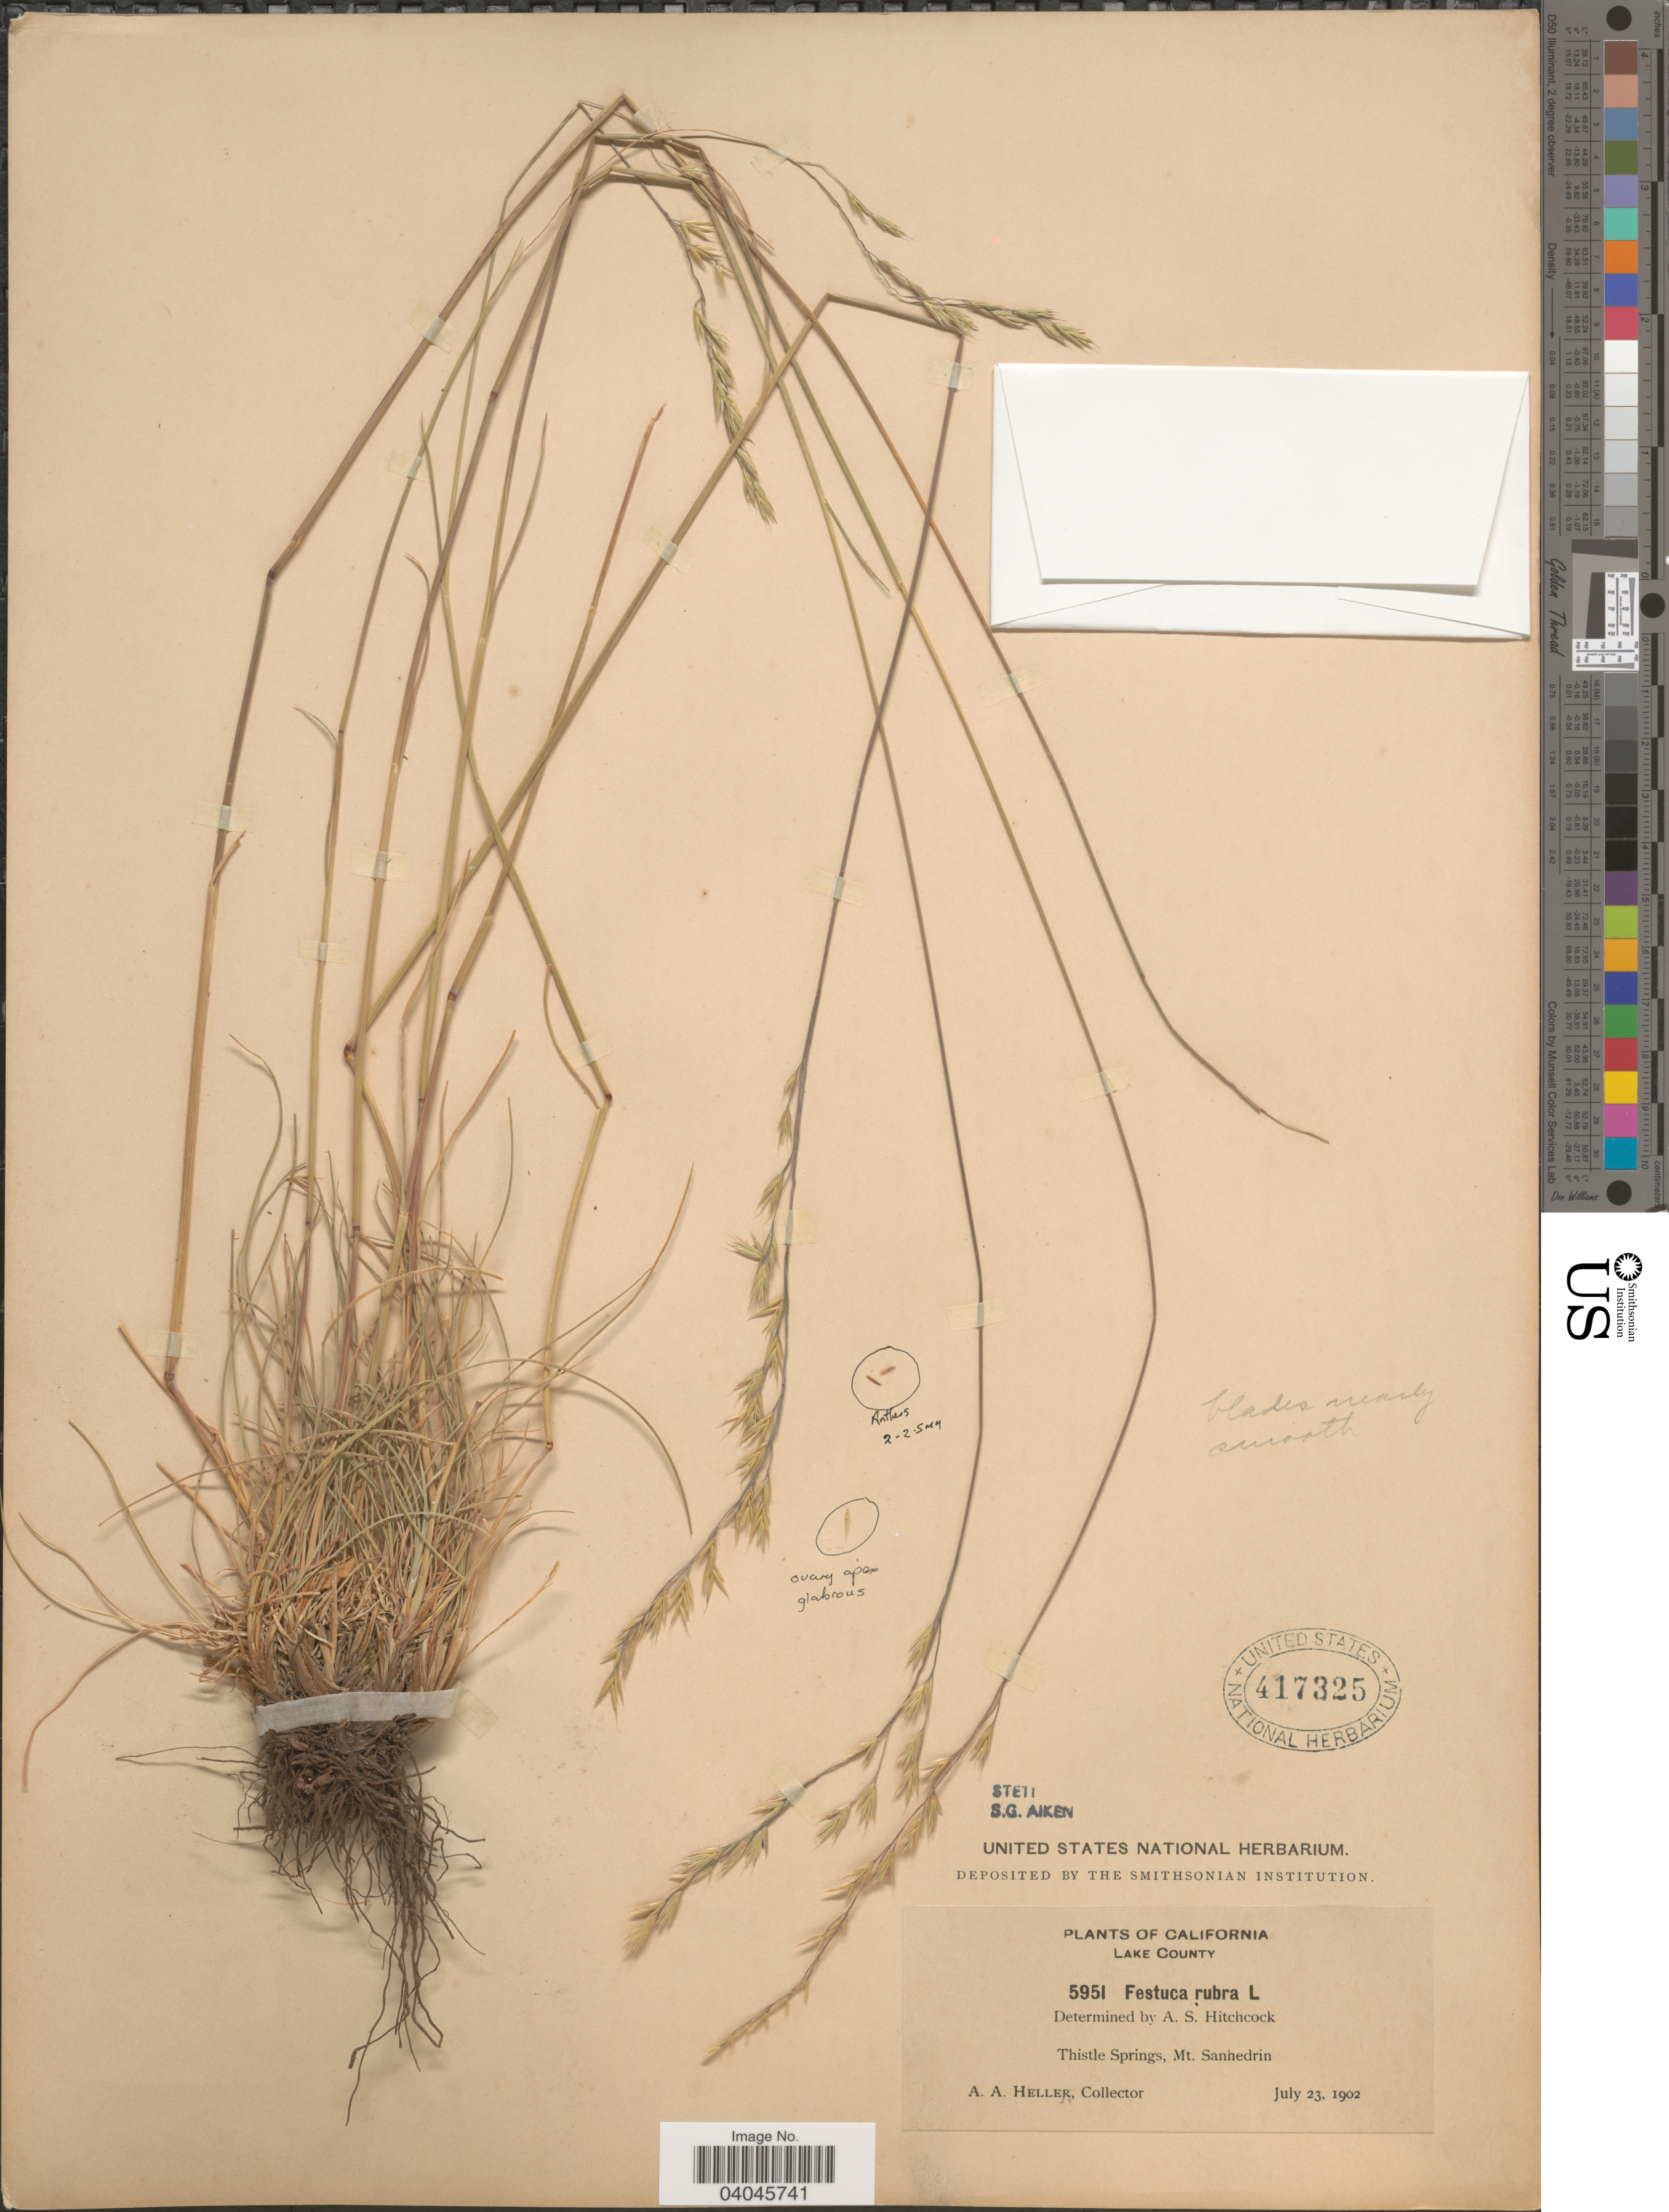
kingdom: Plantae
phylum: Tracheophyta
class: Liliopsida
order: Poales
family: Poaceae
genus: Festuca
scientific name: Festuca rubra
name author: L.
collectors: A. A. Heller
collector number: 5951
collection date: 1902-07-23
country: United States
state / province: California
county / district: Lake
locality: Lake County. Thistle Springs, Mt. Sanhedrin.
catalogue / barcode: US 417325